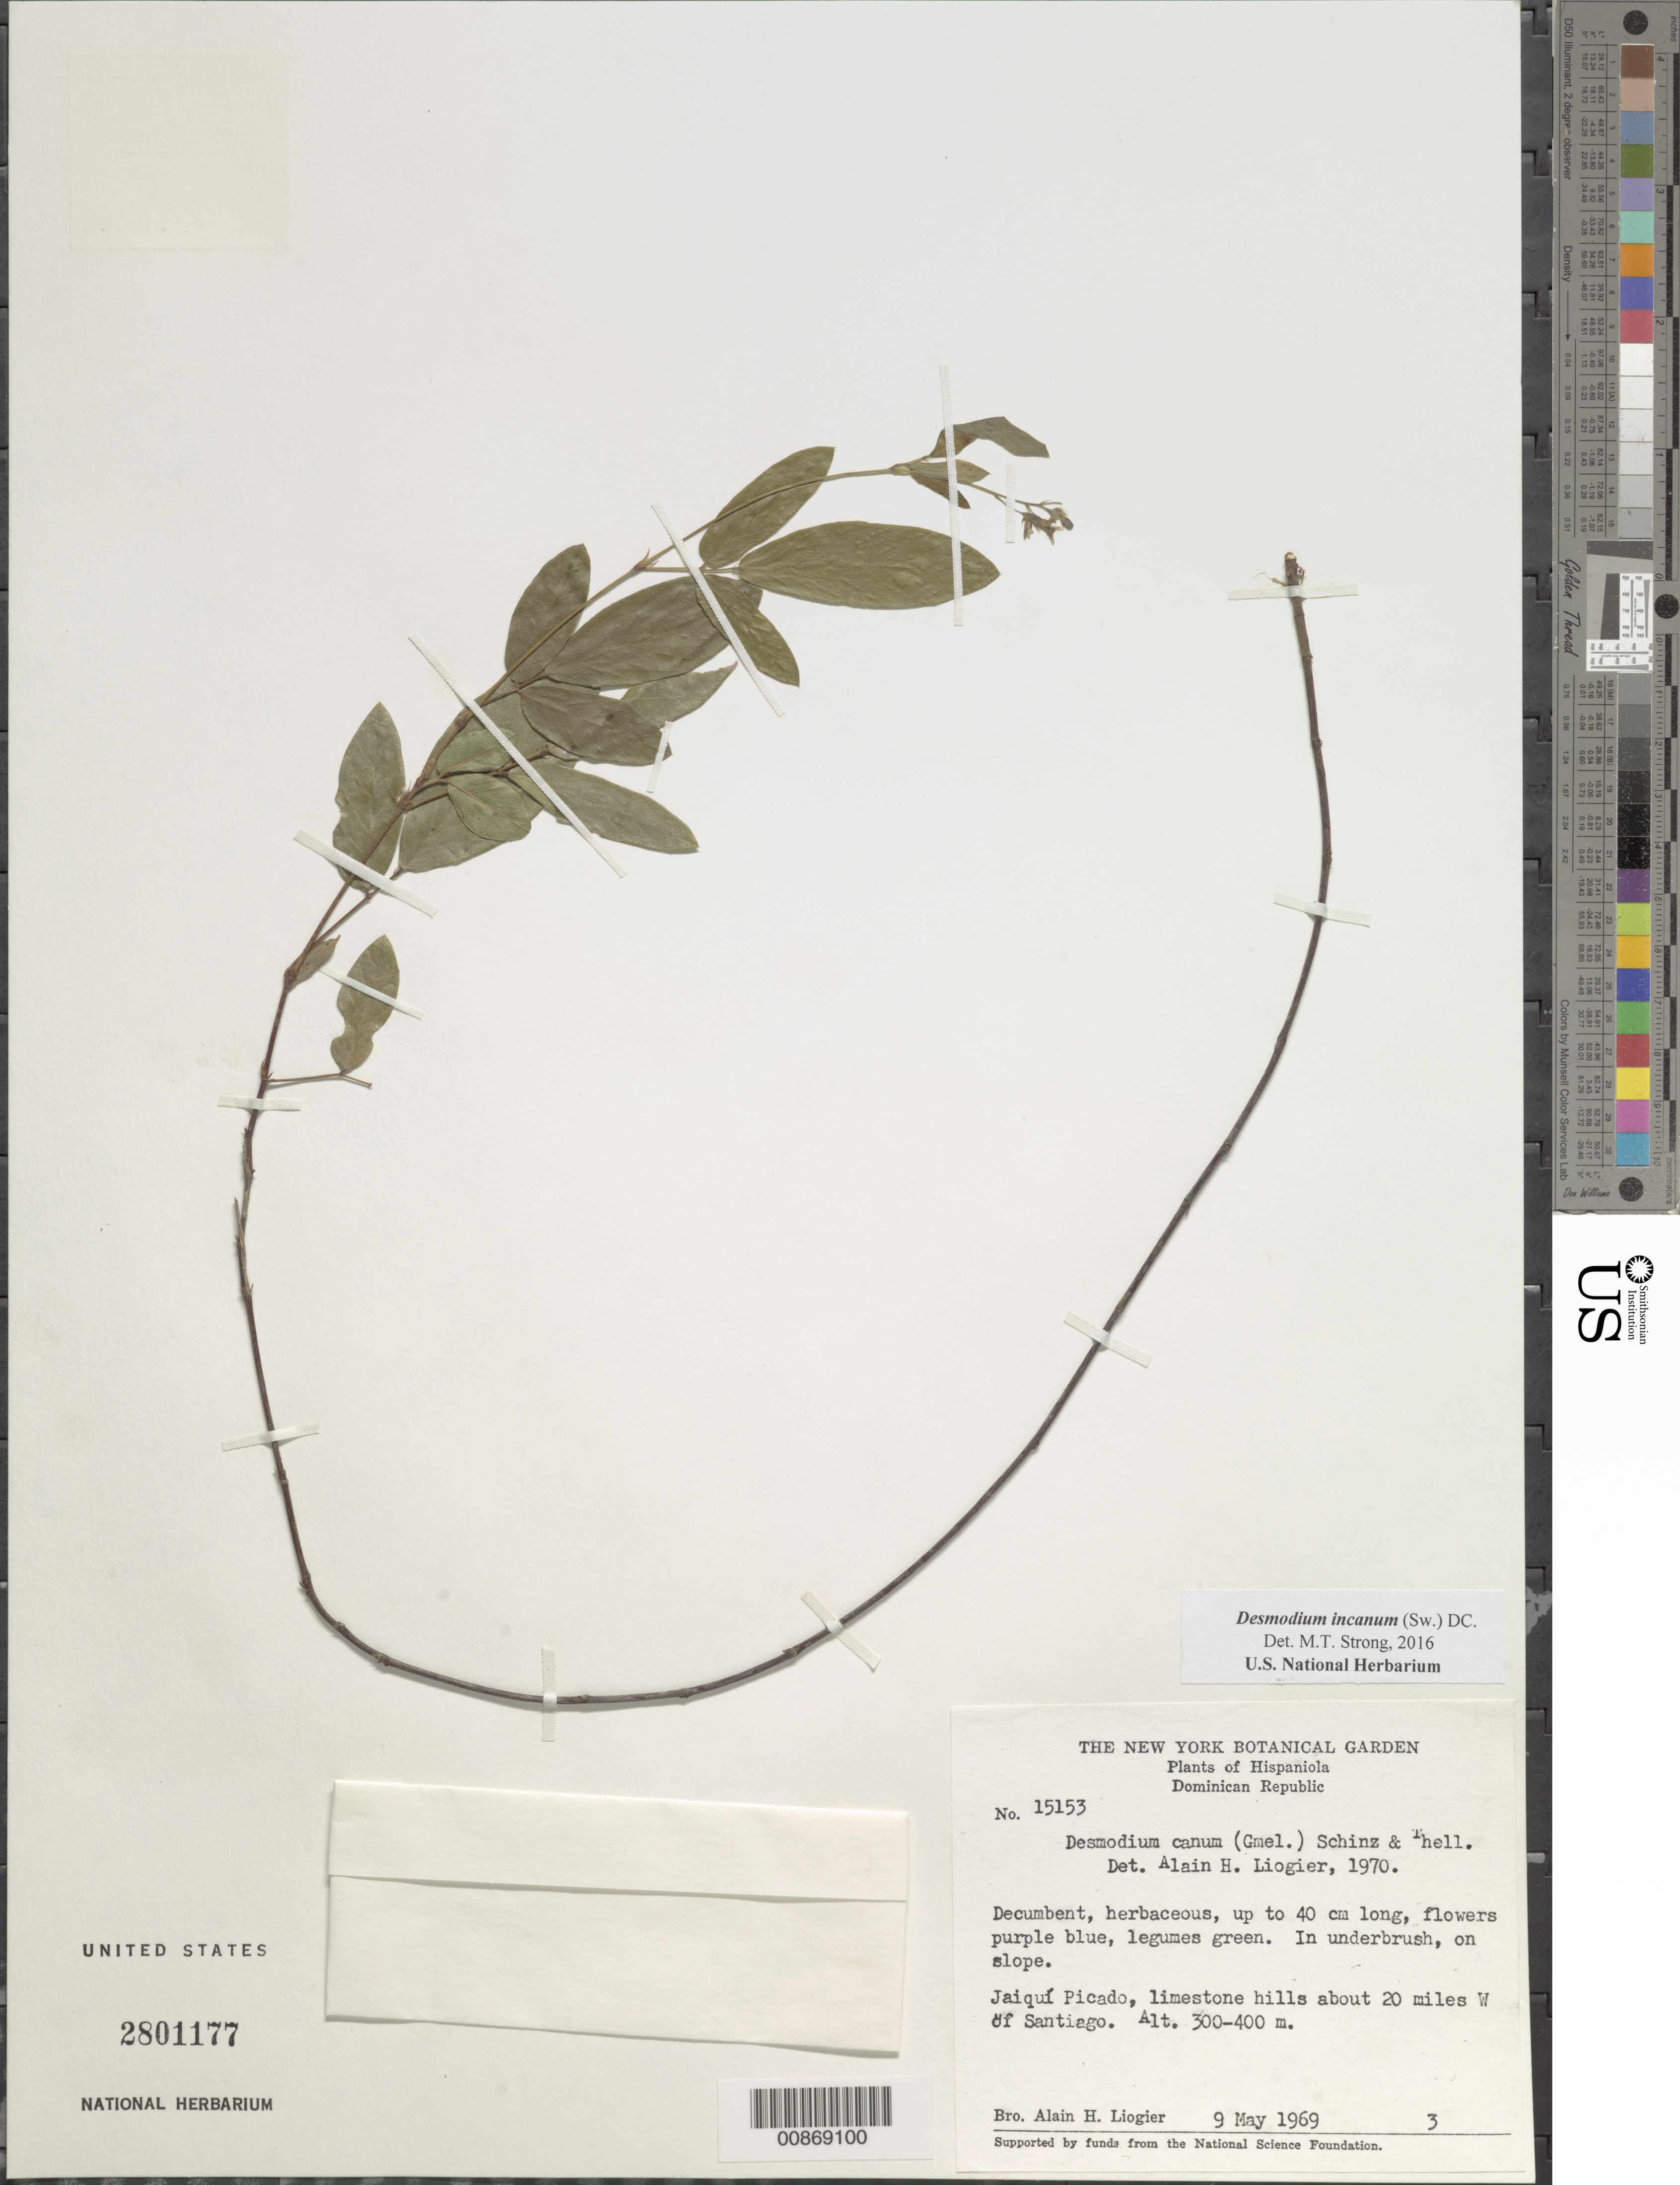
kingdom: Plantae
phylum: Tracheophyta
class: Magnoliopsida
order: Fabales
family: Fabaceae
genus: Desmodium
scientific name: Desmodium incanum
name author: (Sw.) DC.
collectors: A. H. Liogier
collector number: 15153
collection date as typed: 09 May 1969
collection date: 1969-05-09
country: Dominican Republic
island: Hispaniola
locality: Jaiquí Picado, limestone hills about 20 miles W of Santiago.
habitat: In underbrush, on slope. Limestone hills.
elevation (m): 300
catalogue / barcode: US 2801177